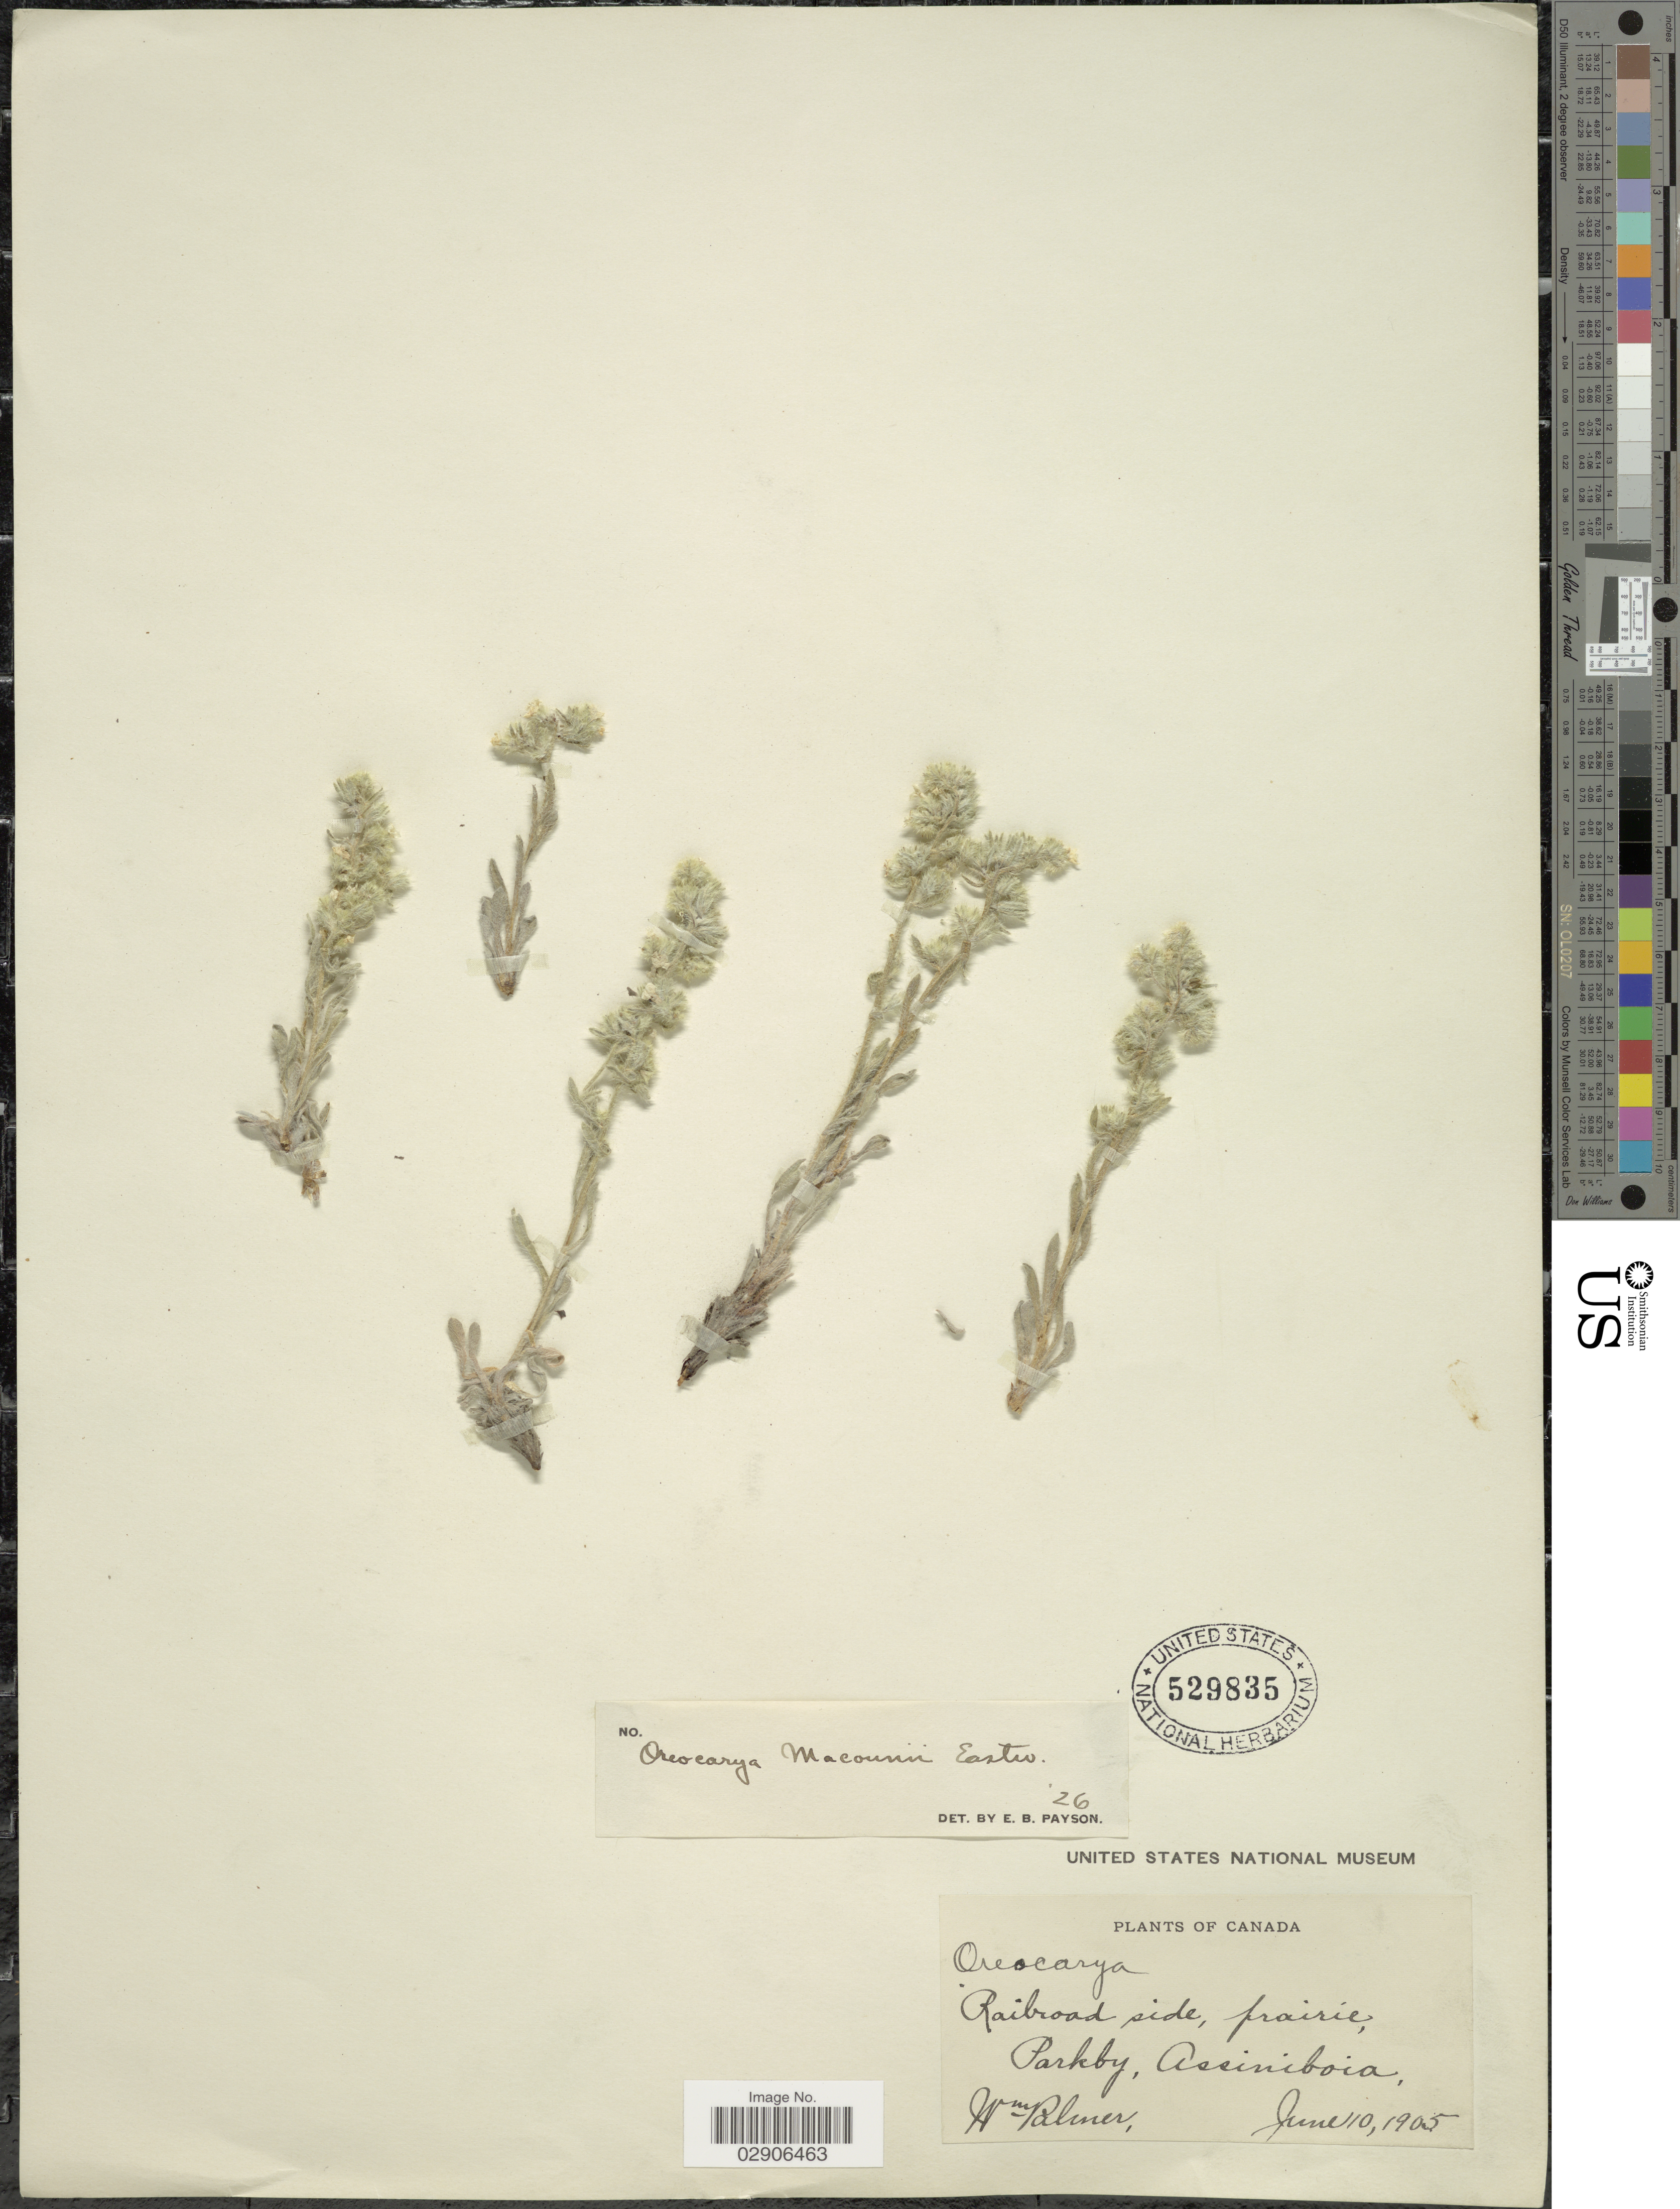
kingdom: Plantae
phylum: Tracheophyta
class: Magnoliopsida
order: Boraginales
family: Boraginaceae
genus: Oreocarya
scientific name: Oreocarya macounii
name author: Eastw.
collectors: W. Palmer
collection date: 1905-06-10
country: Canada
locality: Railroad side, prairie, Parkby, Assiniboia.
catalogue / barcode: US 529835